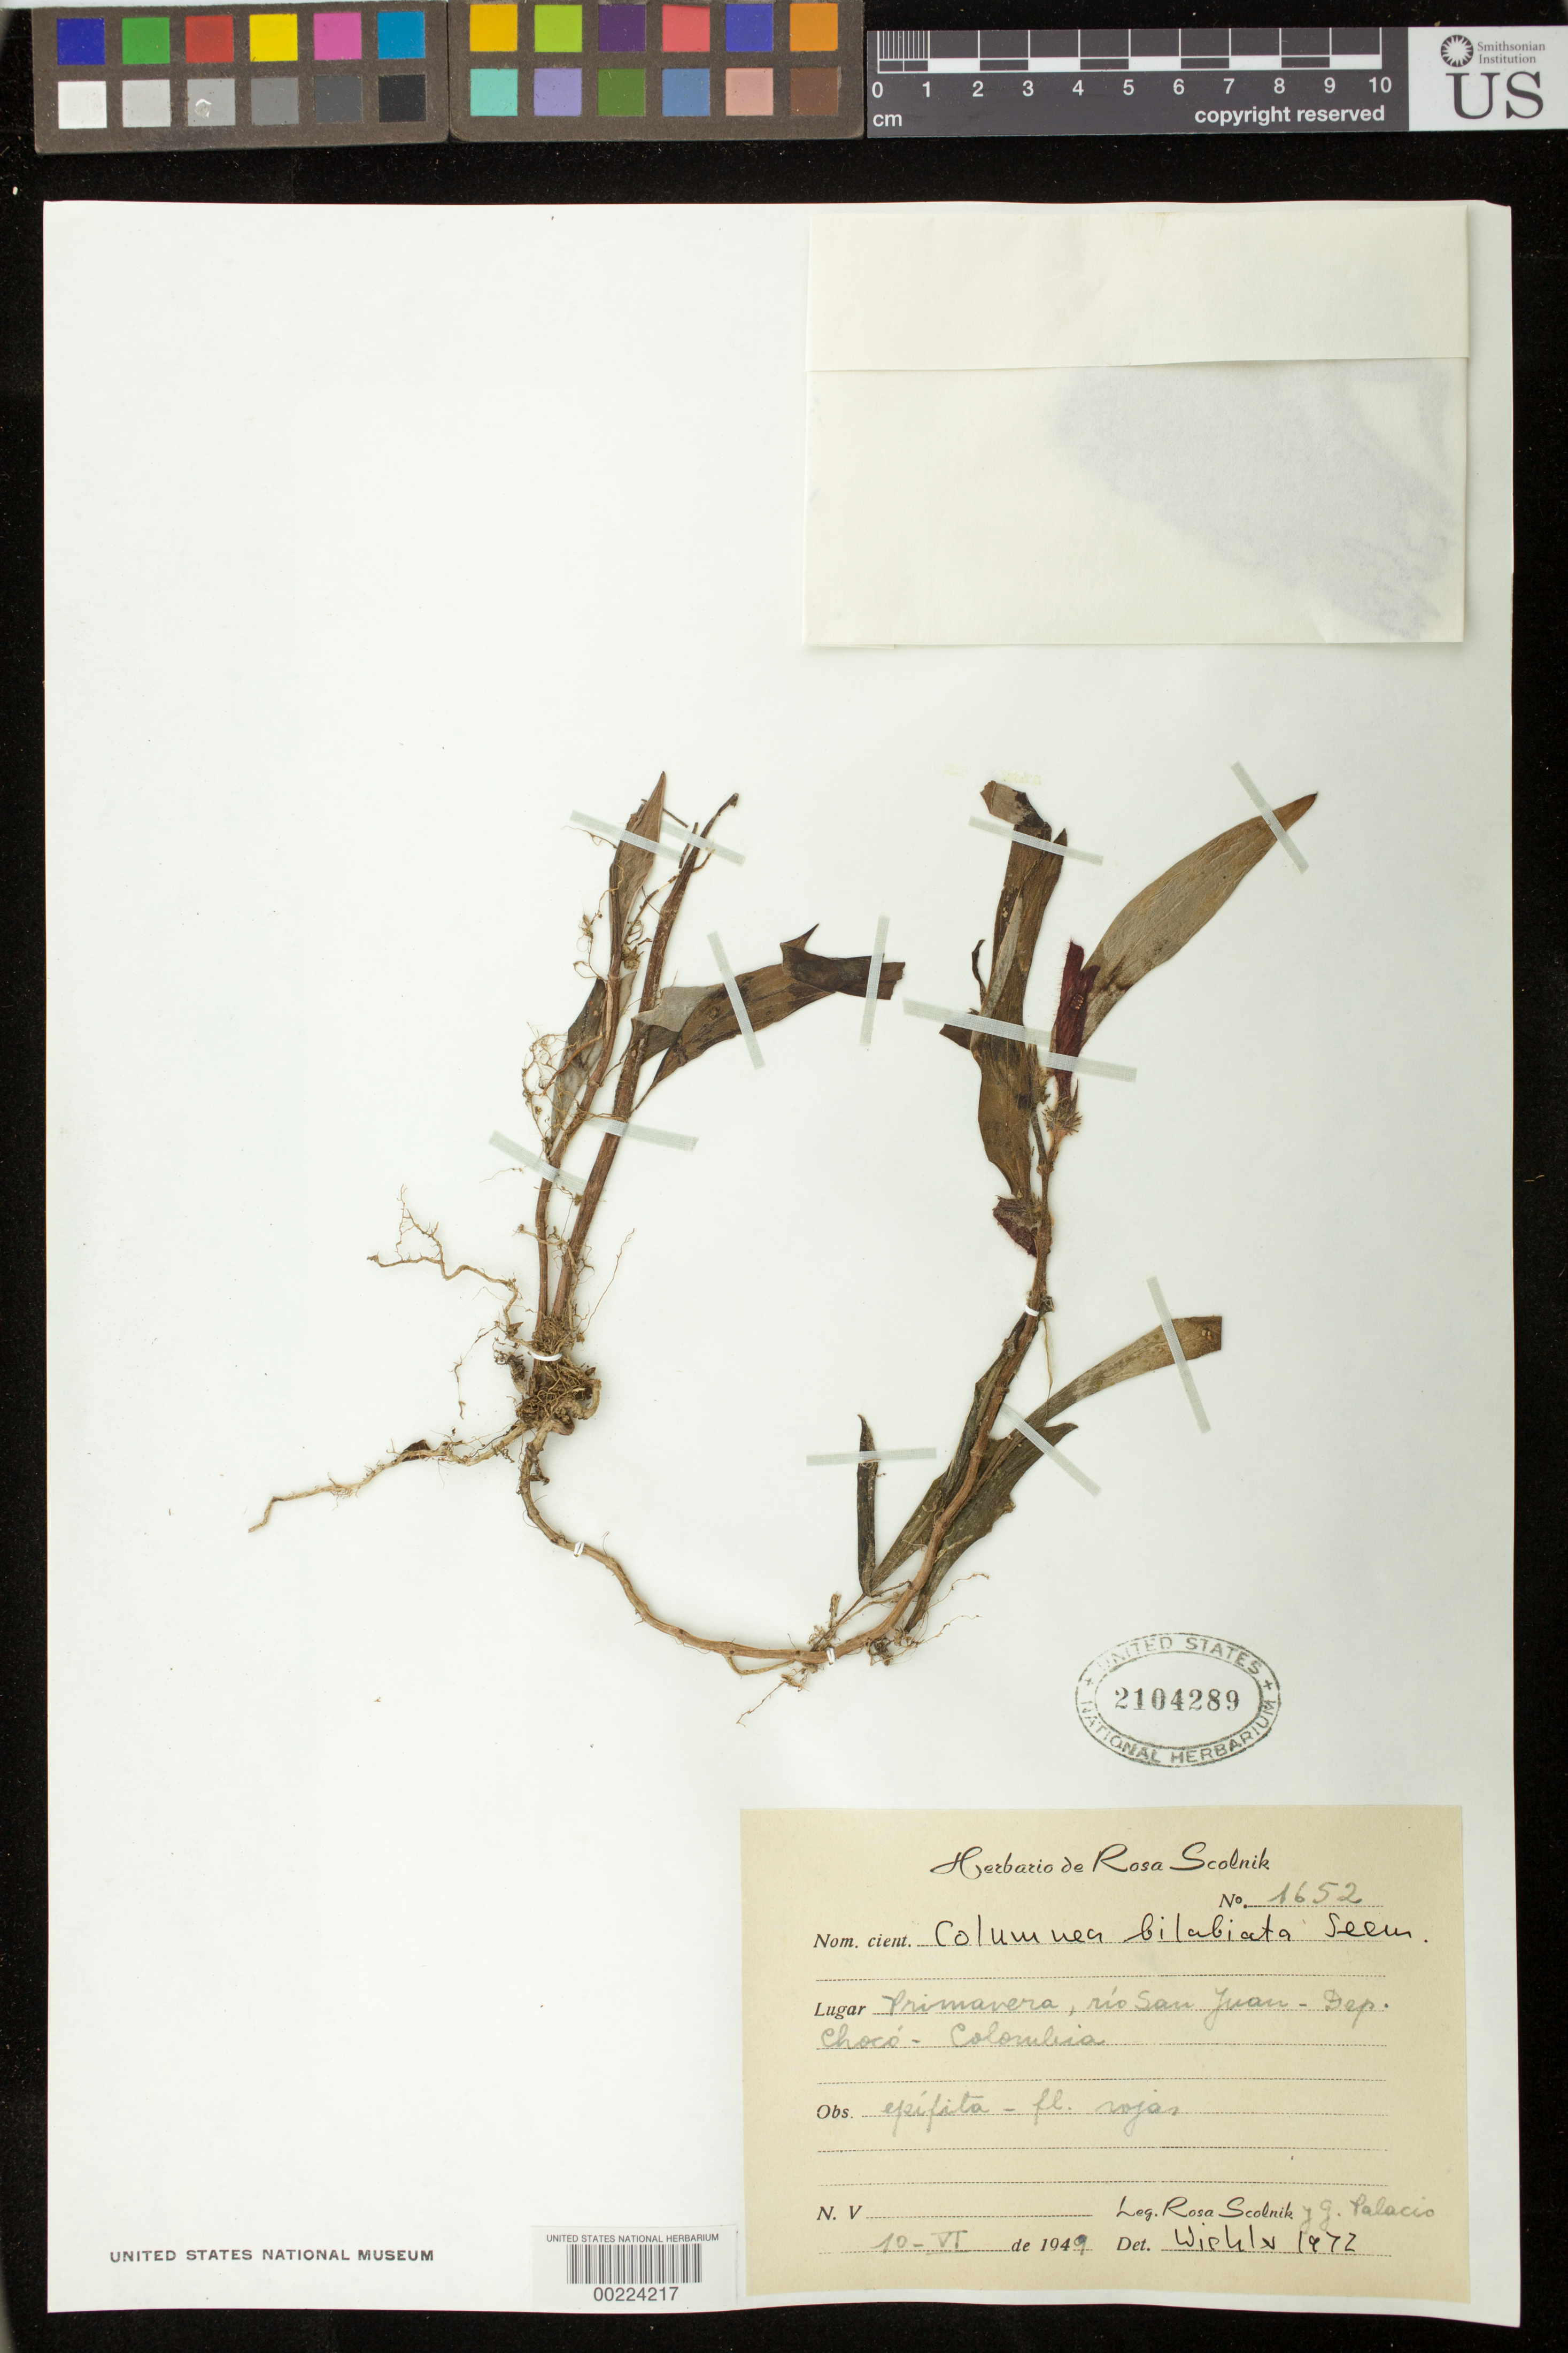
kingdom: Plantae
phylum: Tracheophyta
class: Magnoliopsida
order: Lamiales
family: Gesneriaceae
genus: Columnea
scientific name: Columnea bilabiata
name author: Seem.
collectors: R. Scolnik & G. Palacios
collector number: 1652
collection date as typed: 10 Jun 1949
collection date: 1949-06-10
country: Colombia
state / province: Chocó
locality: Primavera, Rio San Juan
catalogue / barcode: US 2104289